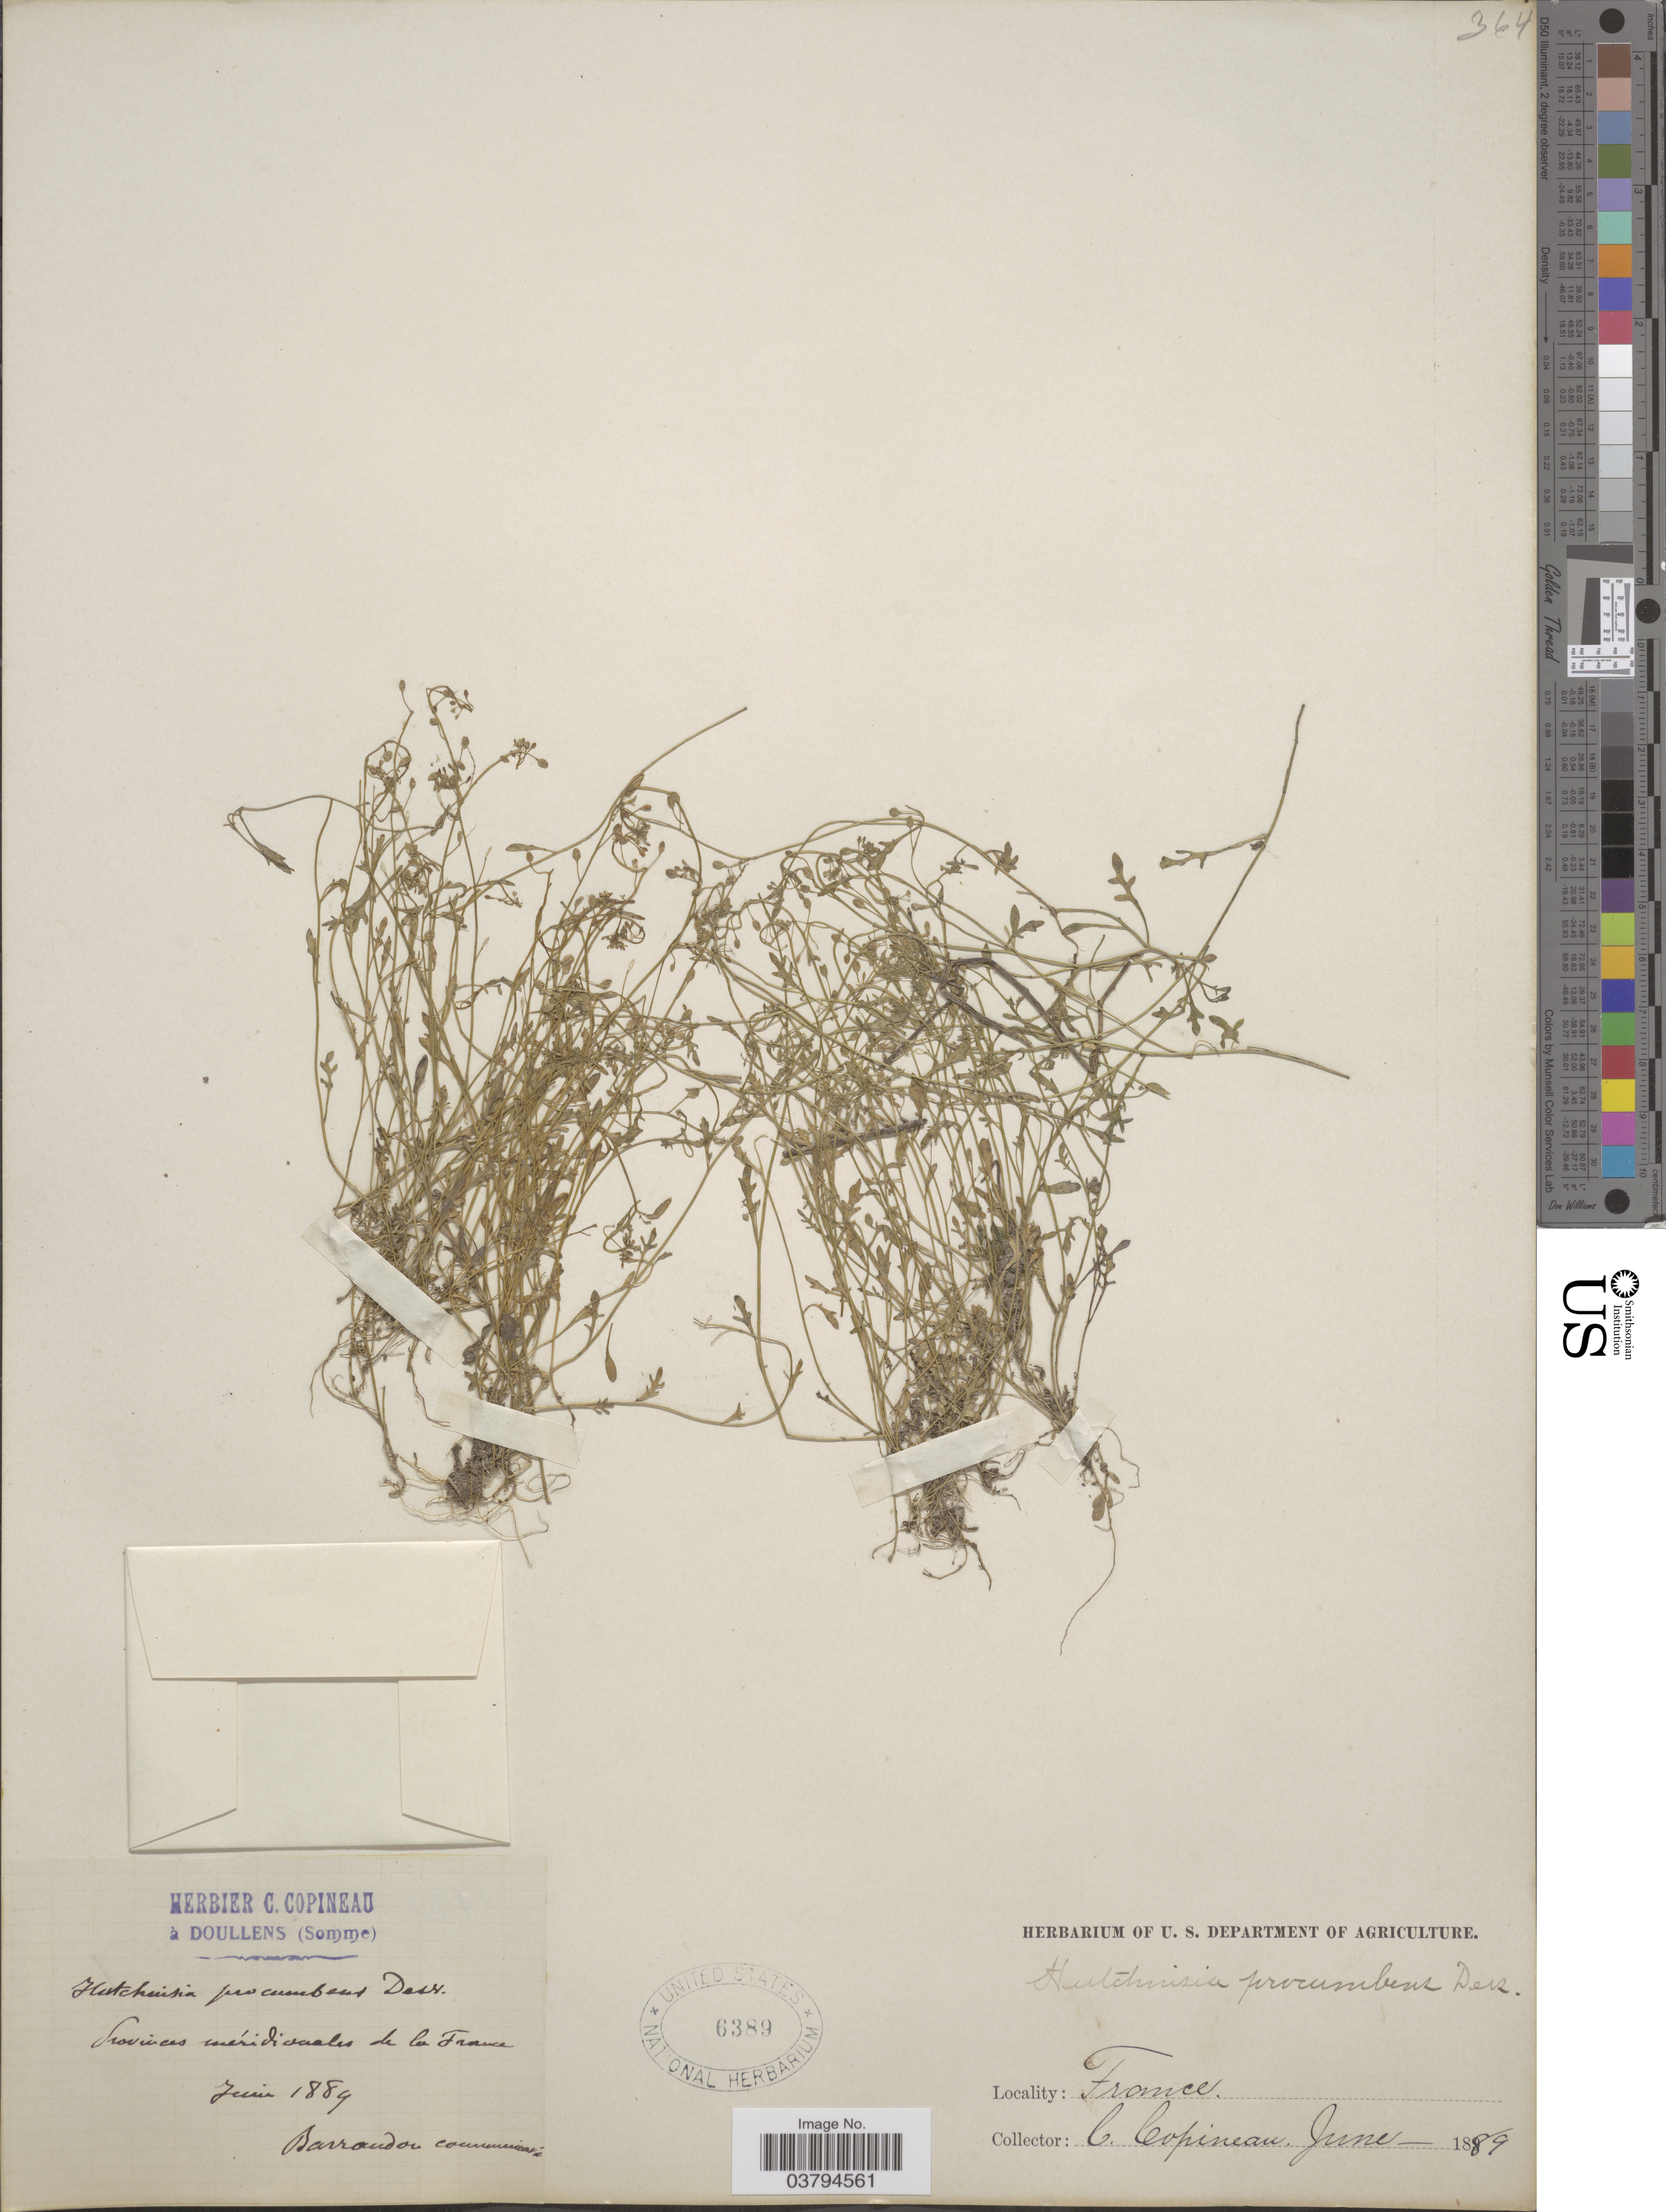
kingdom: Plantae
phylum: Tracheophyta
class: Magnoliopsida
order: Brassicales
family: Brassicaceae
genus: Hutchinsia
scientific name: Hutchinsia procumbens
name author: (L.) Desv.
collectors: C. Copineau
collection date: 1889-06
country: France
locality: Provinces méridionales de la France.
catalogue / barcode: US 6389